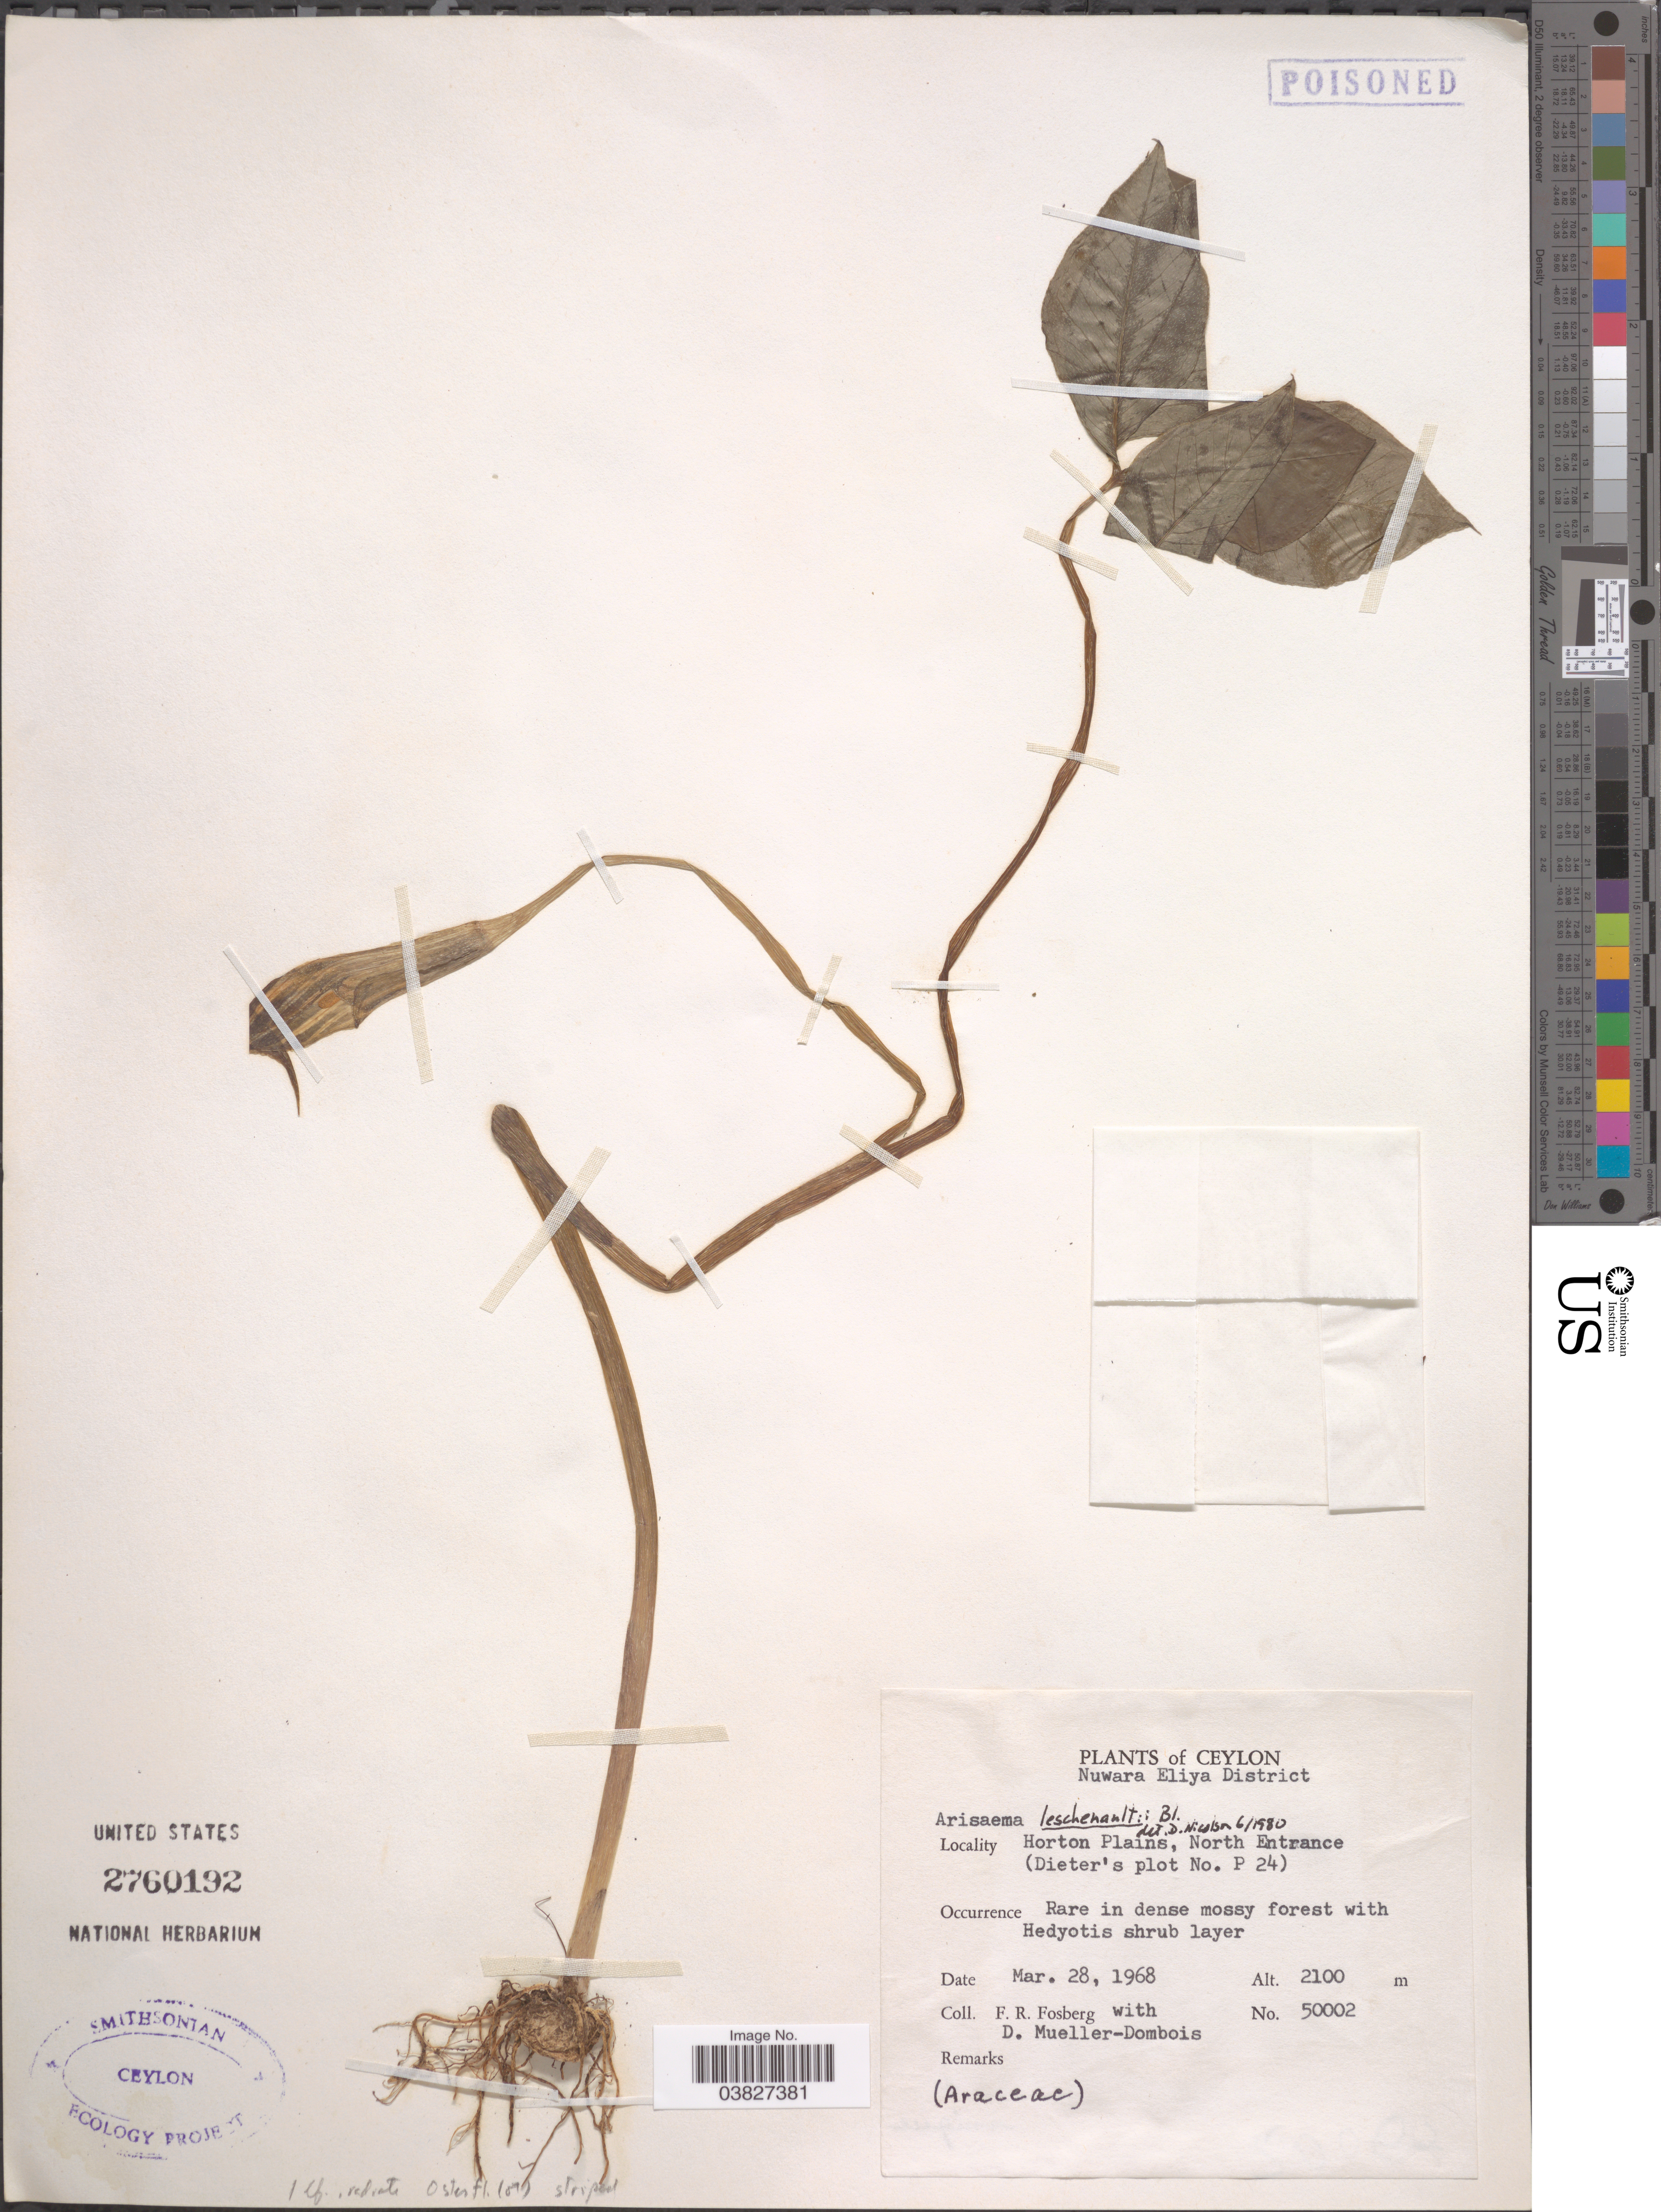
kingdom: Plantae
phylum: Tracheophyta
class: Liliopsida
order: Alismatales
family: Araceae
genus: Arisaema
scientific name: Arisaema leschenaultii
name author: Blume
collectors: F. R. Fosberg & D. Mueller-Dombois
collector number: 50002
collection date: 1968-03-28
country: Sri Lanka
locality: Ceylon. Nuwara Eliya District. Horton Plains, North Entrance (Dieter's plot No. P 24).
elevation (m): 2100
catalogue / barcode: US 2760192